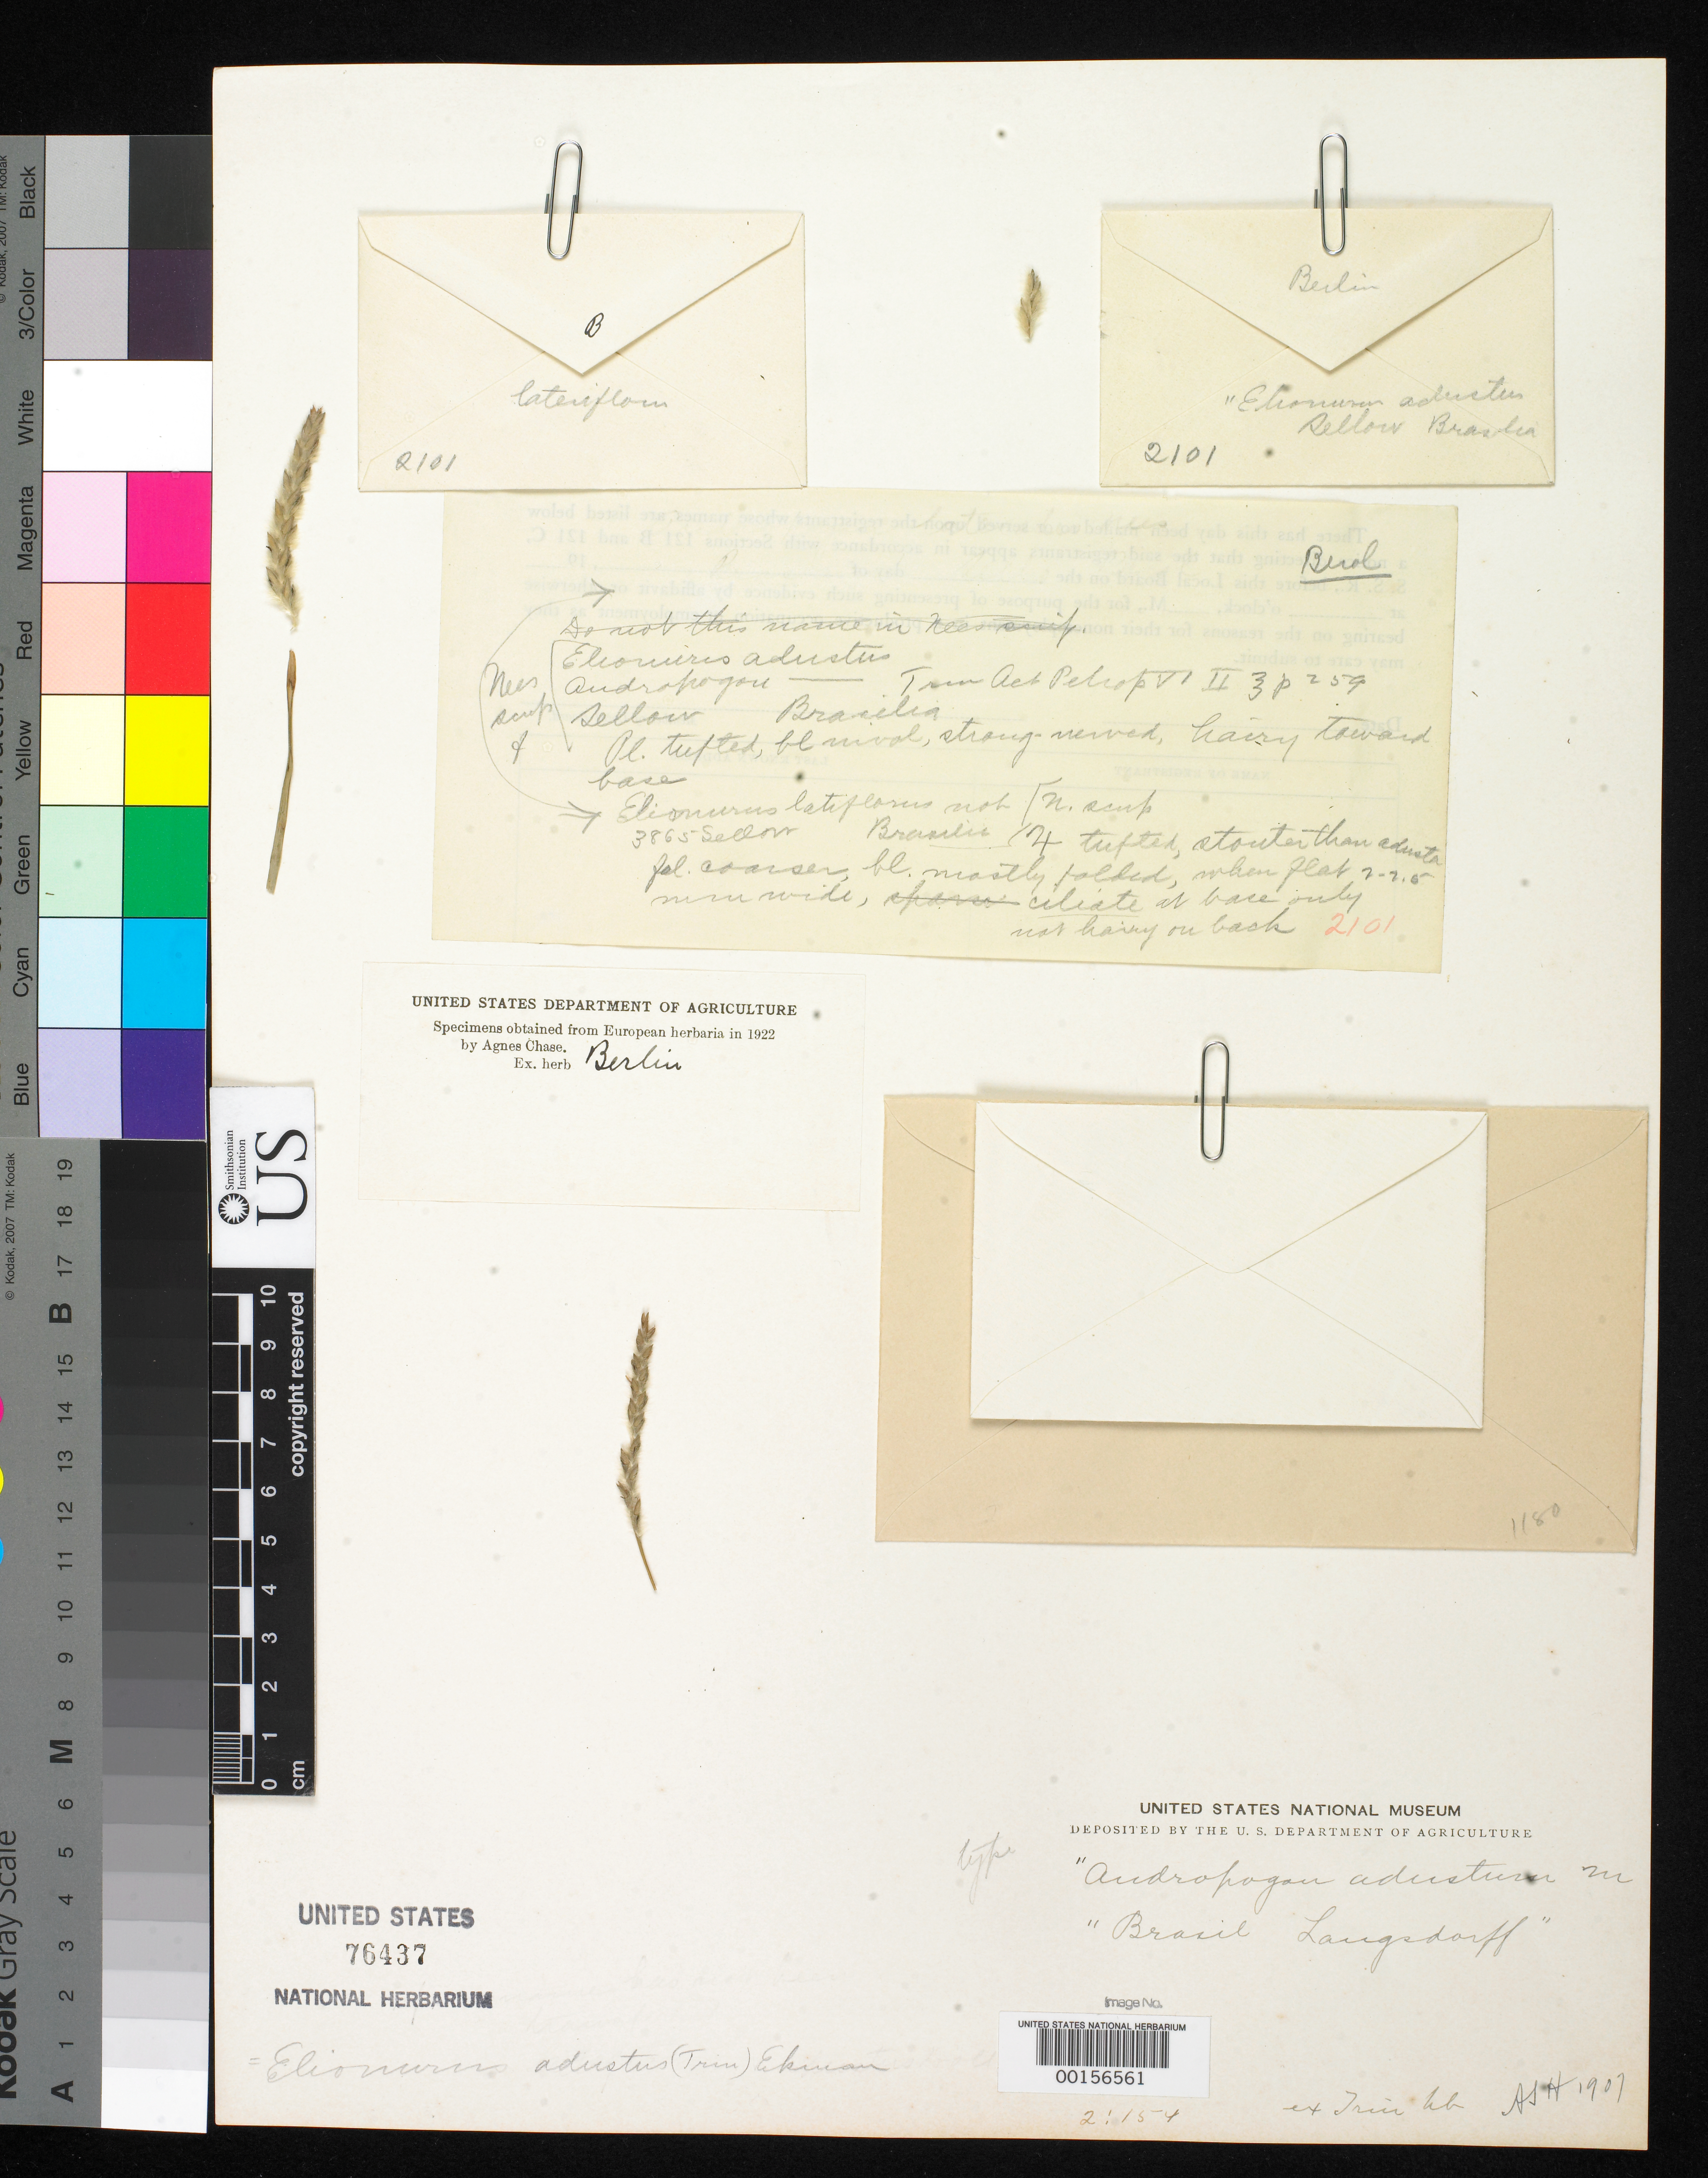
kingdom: Plantae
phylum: Tracheophyta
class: Liliopsida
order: Poales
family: Poaceae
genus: Andropogon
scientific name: Andropogon adustus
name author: Trin.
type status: Type Fragment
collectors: G. H. von Langsdorff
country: Brazil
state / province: Minas Gerais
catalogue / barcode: US 76437